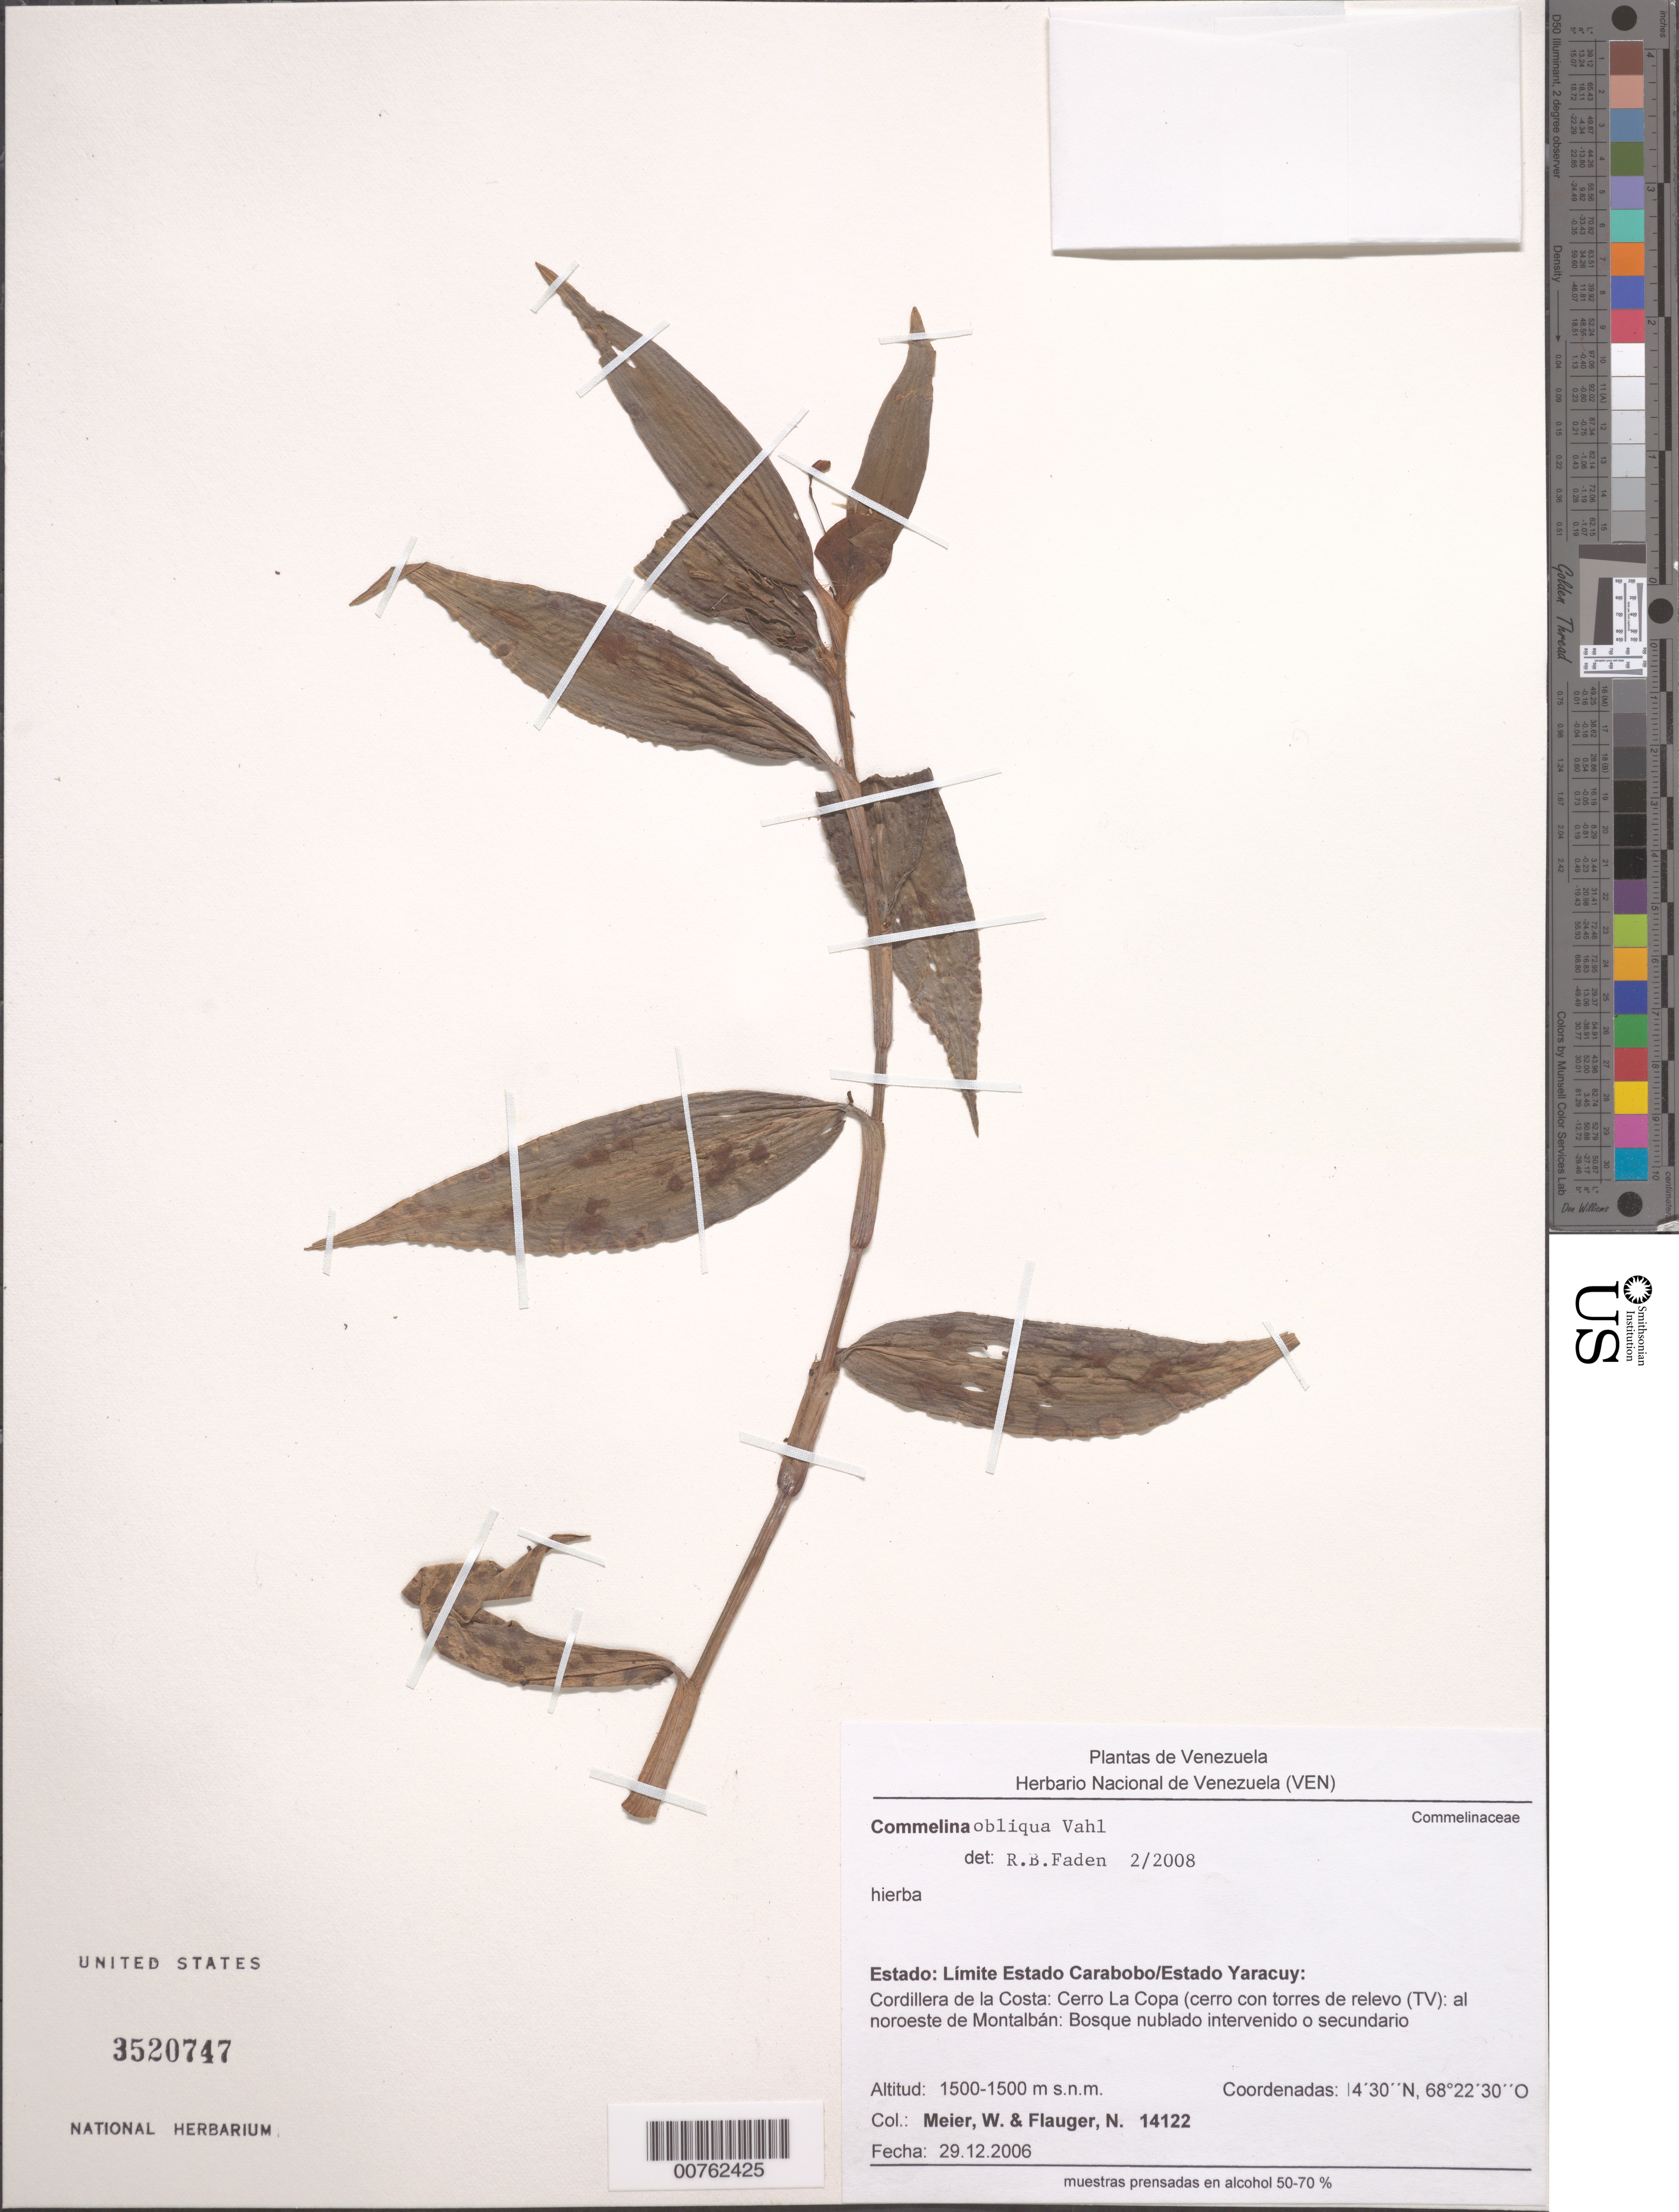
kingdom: Plantae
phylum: Tracheophyta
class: Liliopsida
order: Commelinales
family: Commelinaceae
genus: Commelina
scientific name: Commelina obliqua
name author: Vahl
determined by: Faden, Robert B., (US), Smithsonian Institution - National Museum of Natural History (UNITED STATES)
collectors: W. Meier & N. Flauger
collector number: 14122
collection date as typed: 29 Dec 2006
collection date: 2006-12-29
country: Venezuela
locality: Estado: Limite Estado Carabobo/Estado Yaracuy.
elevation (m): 1500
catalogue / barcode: US 3520747